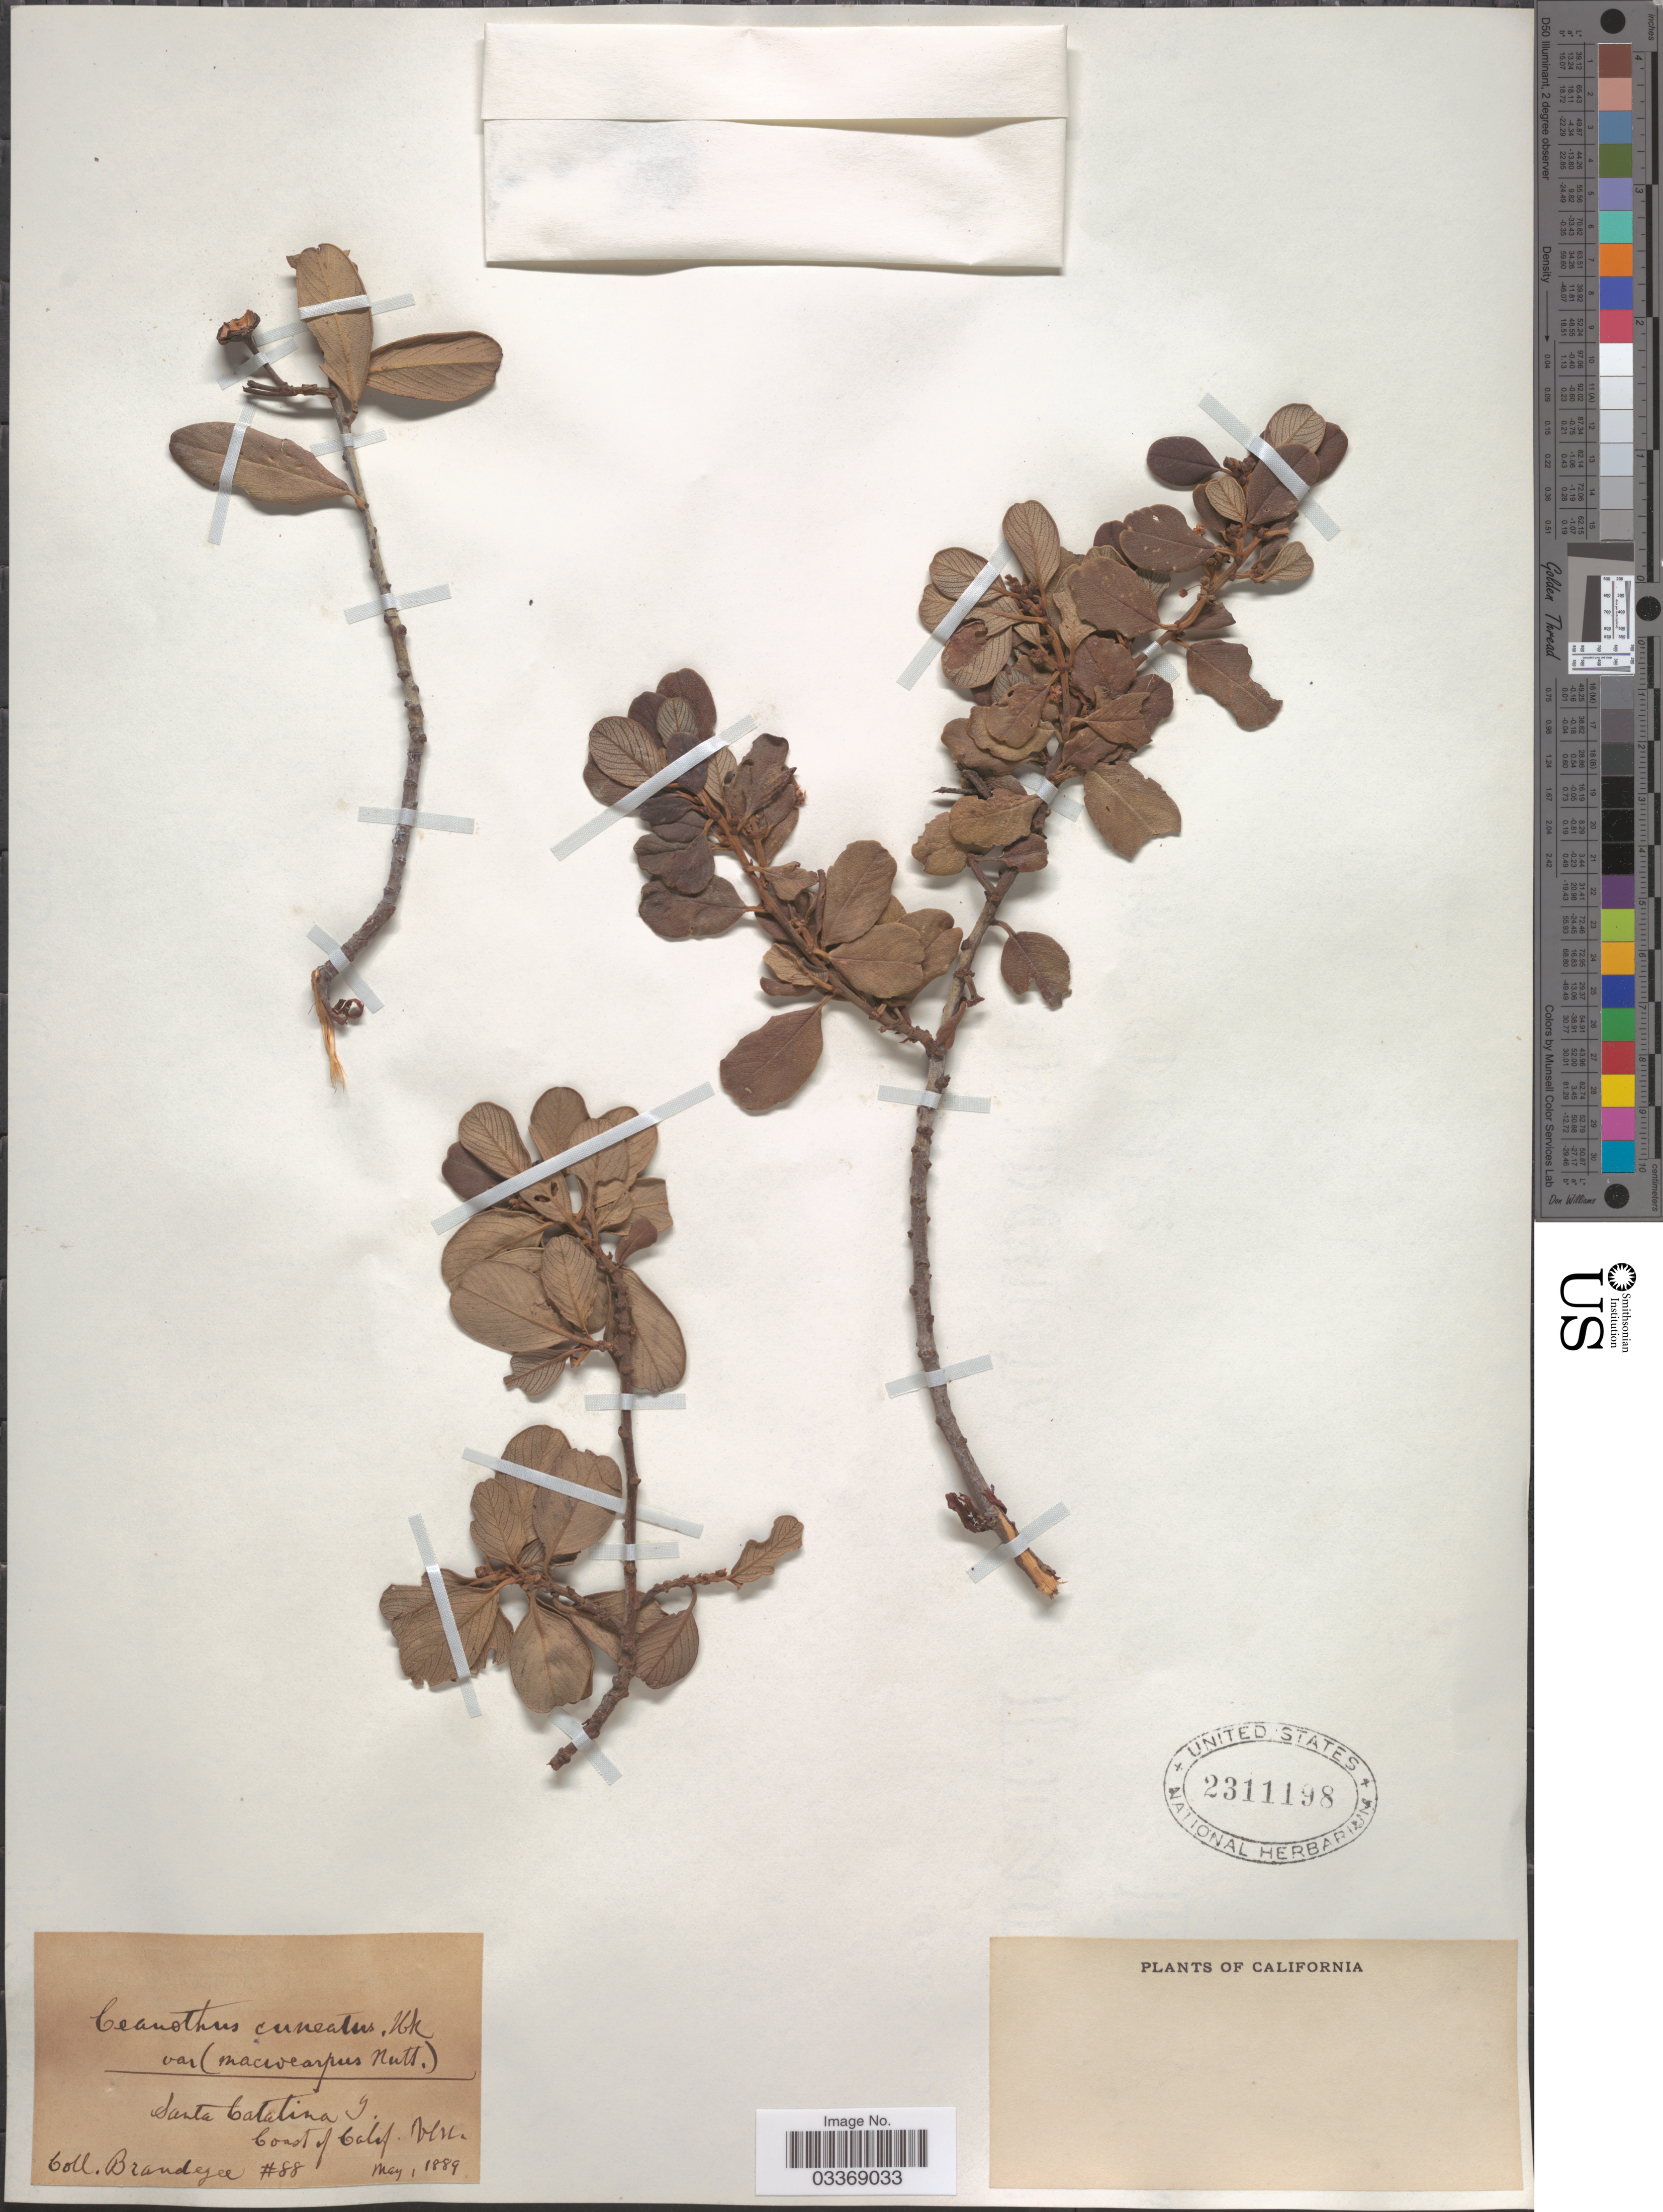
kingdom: Plantae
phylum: Tracheophyta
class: Magnoliopsida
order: Rosales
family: Rhamnaceae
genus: Ceanothus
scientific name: Ceanothus cuneatus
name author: (Hook.) Nutt.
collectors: -- Brandegee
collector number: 88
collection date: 1889-05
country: United States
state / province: California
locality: Santa Catalina I. Coast of Calif.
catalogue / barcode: US 2311198